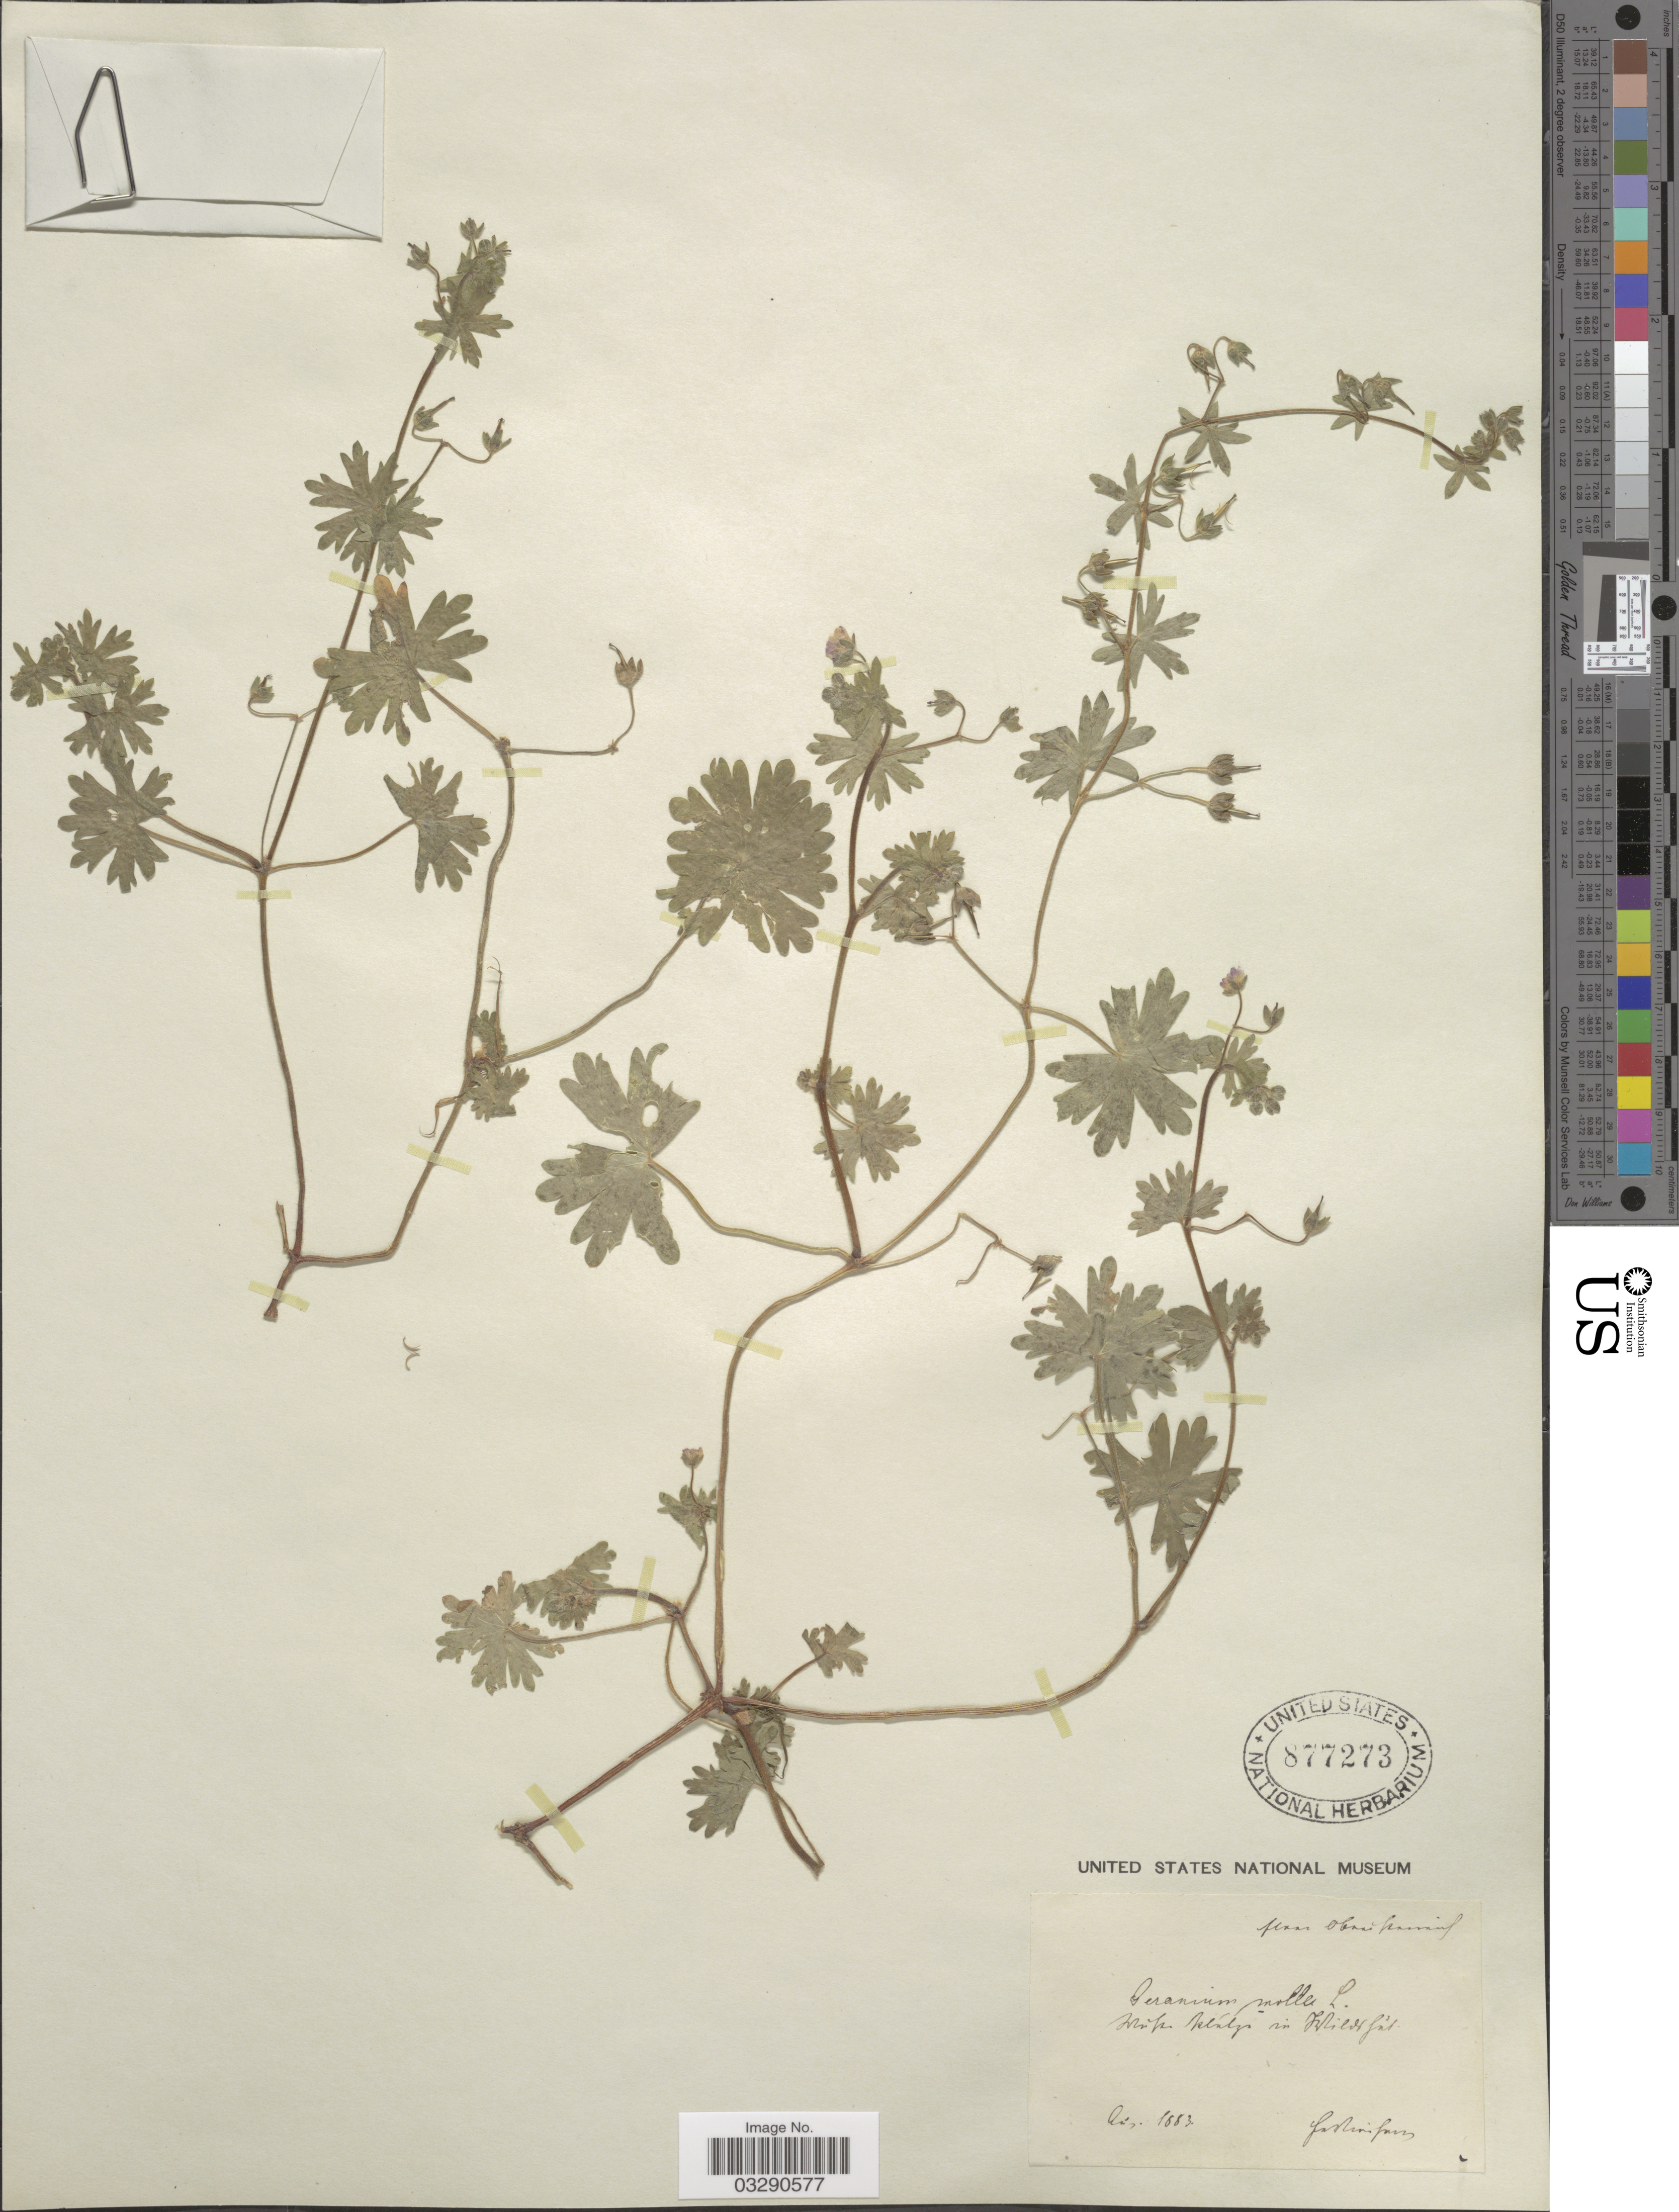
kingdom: Plantae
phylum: Tracheophyta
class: Magnoliopsida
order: Geraniales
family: Geraniaceae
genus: Geranium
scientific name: Geranium molle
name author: L.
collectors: F. Vierhapper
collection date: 1883-05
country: Austria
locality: Flora Oberösterreich, Wüste Plätze in Wildshut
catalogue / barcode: US 877273